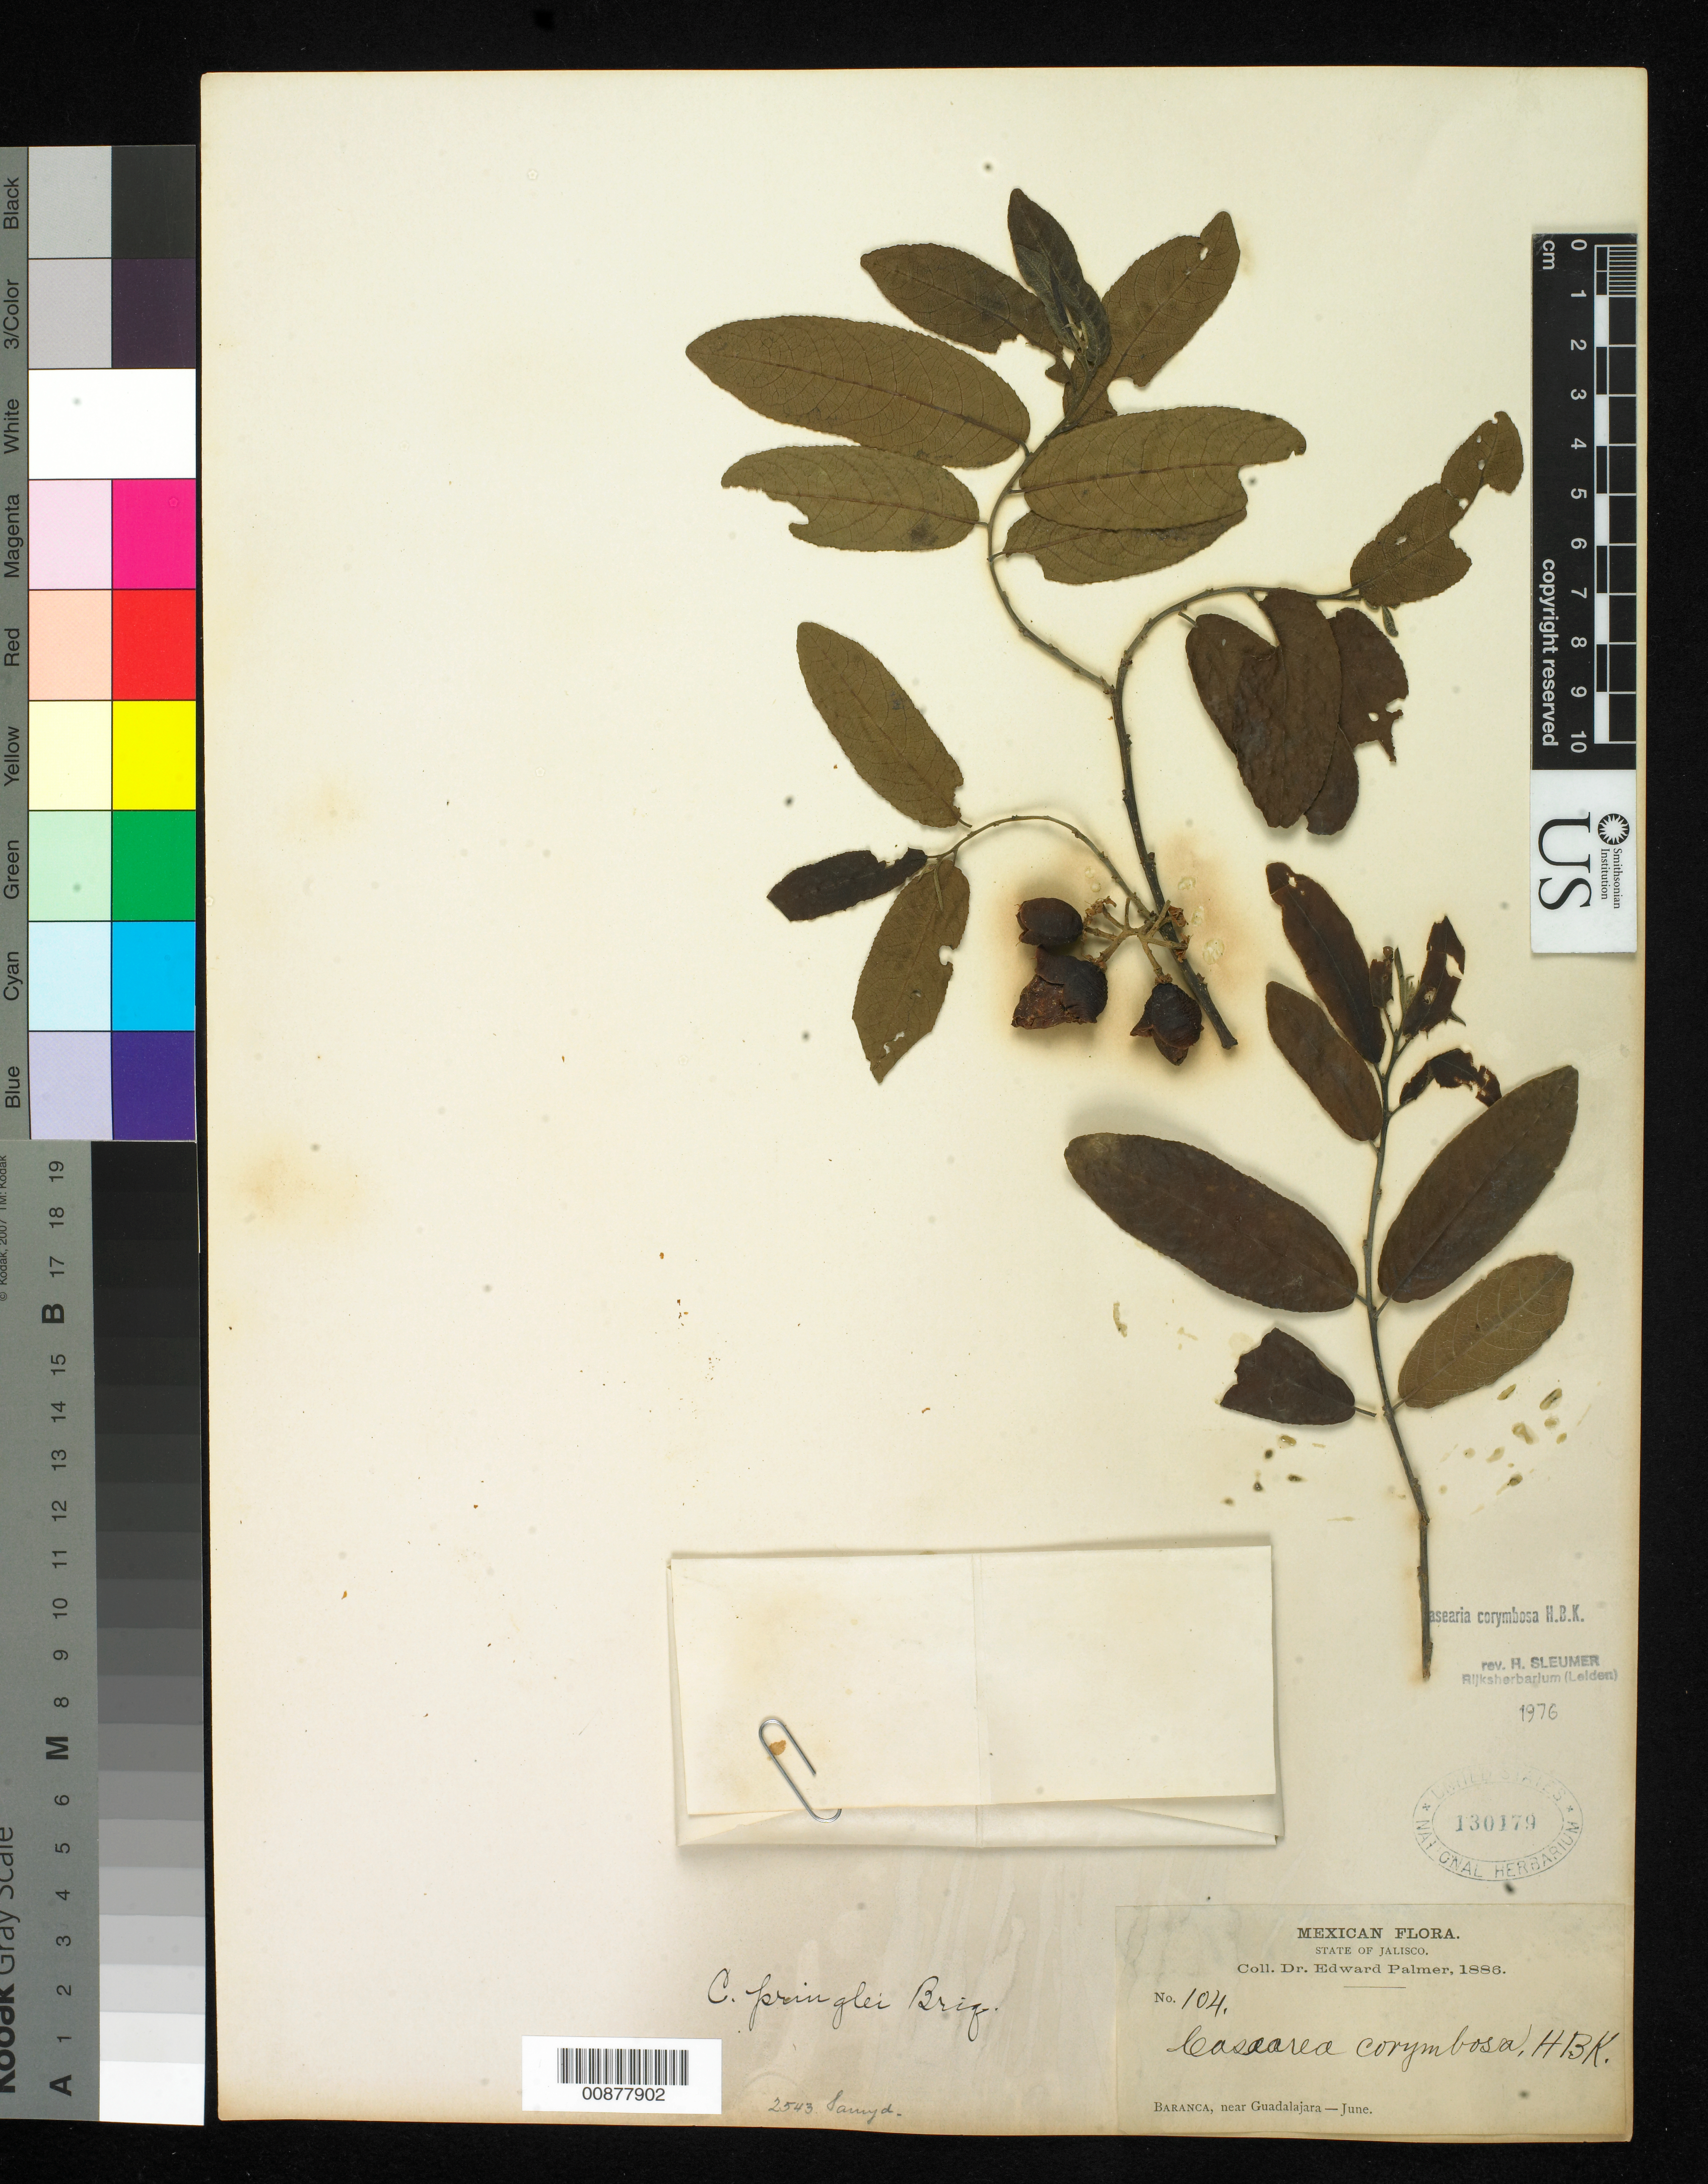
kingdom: Plantae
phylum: Tracheophyta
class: Magnoliopsida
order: Malpighiales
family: Salicaceae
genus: Casearia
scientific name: Casearia corymbosa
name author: Kunth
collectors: E. Palmer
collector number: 104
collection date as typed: Jun 1886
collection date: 1886-06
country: Mexico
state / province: Jalisco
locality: Barranca, near Guadalajara, Jalisco.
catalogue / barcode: US 130179